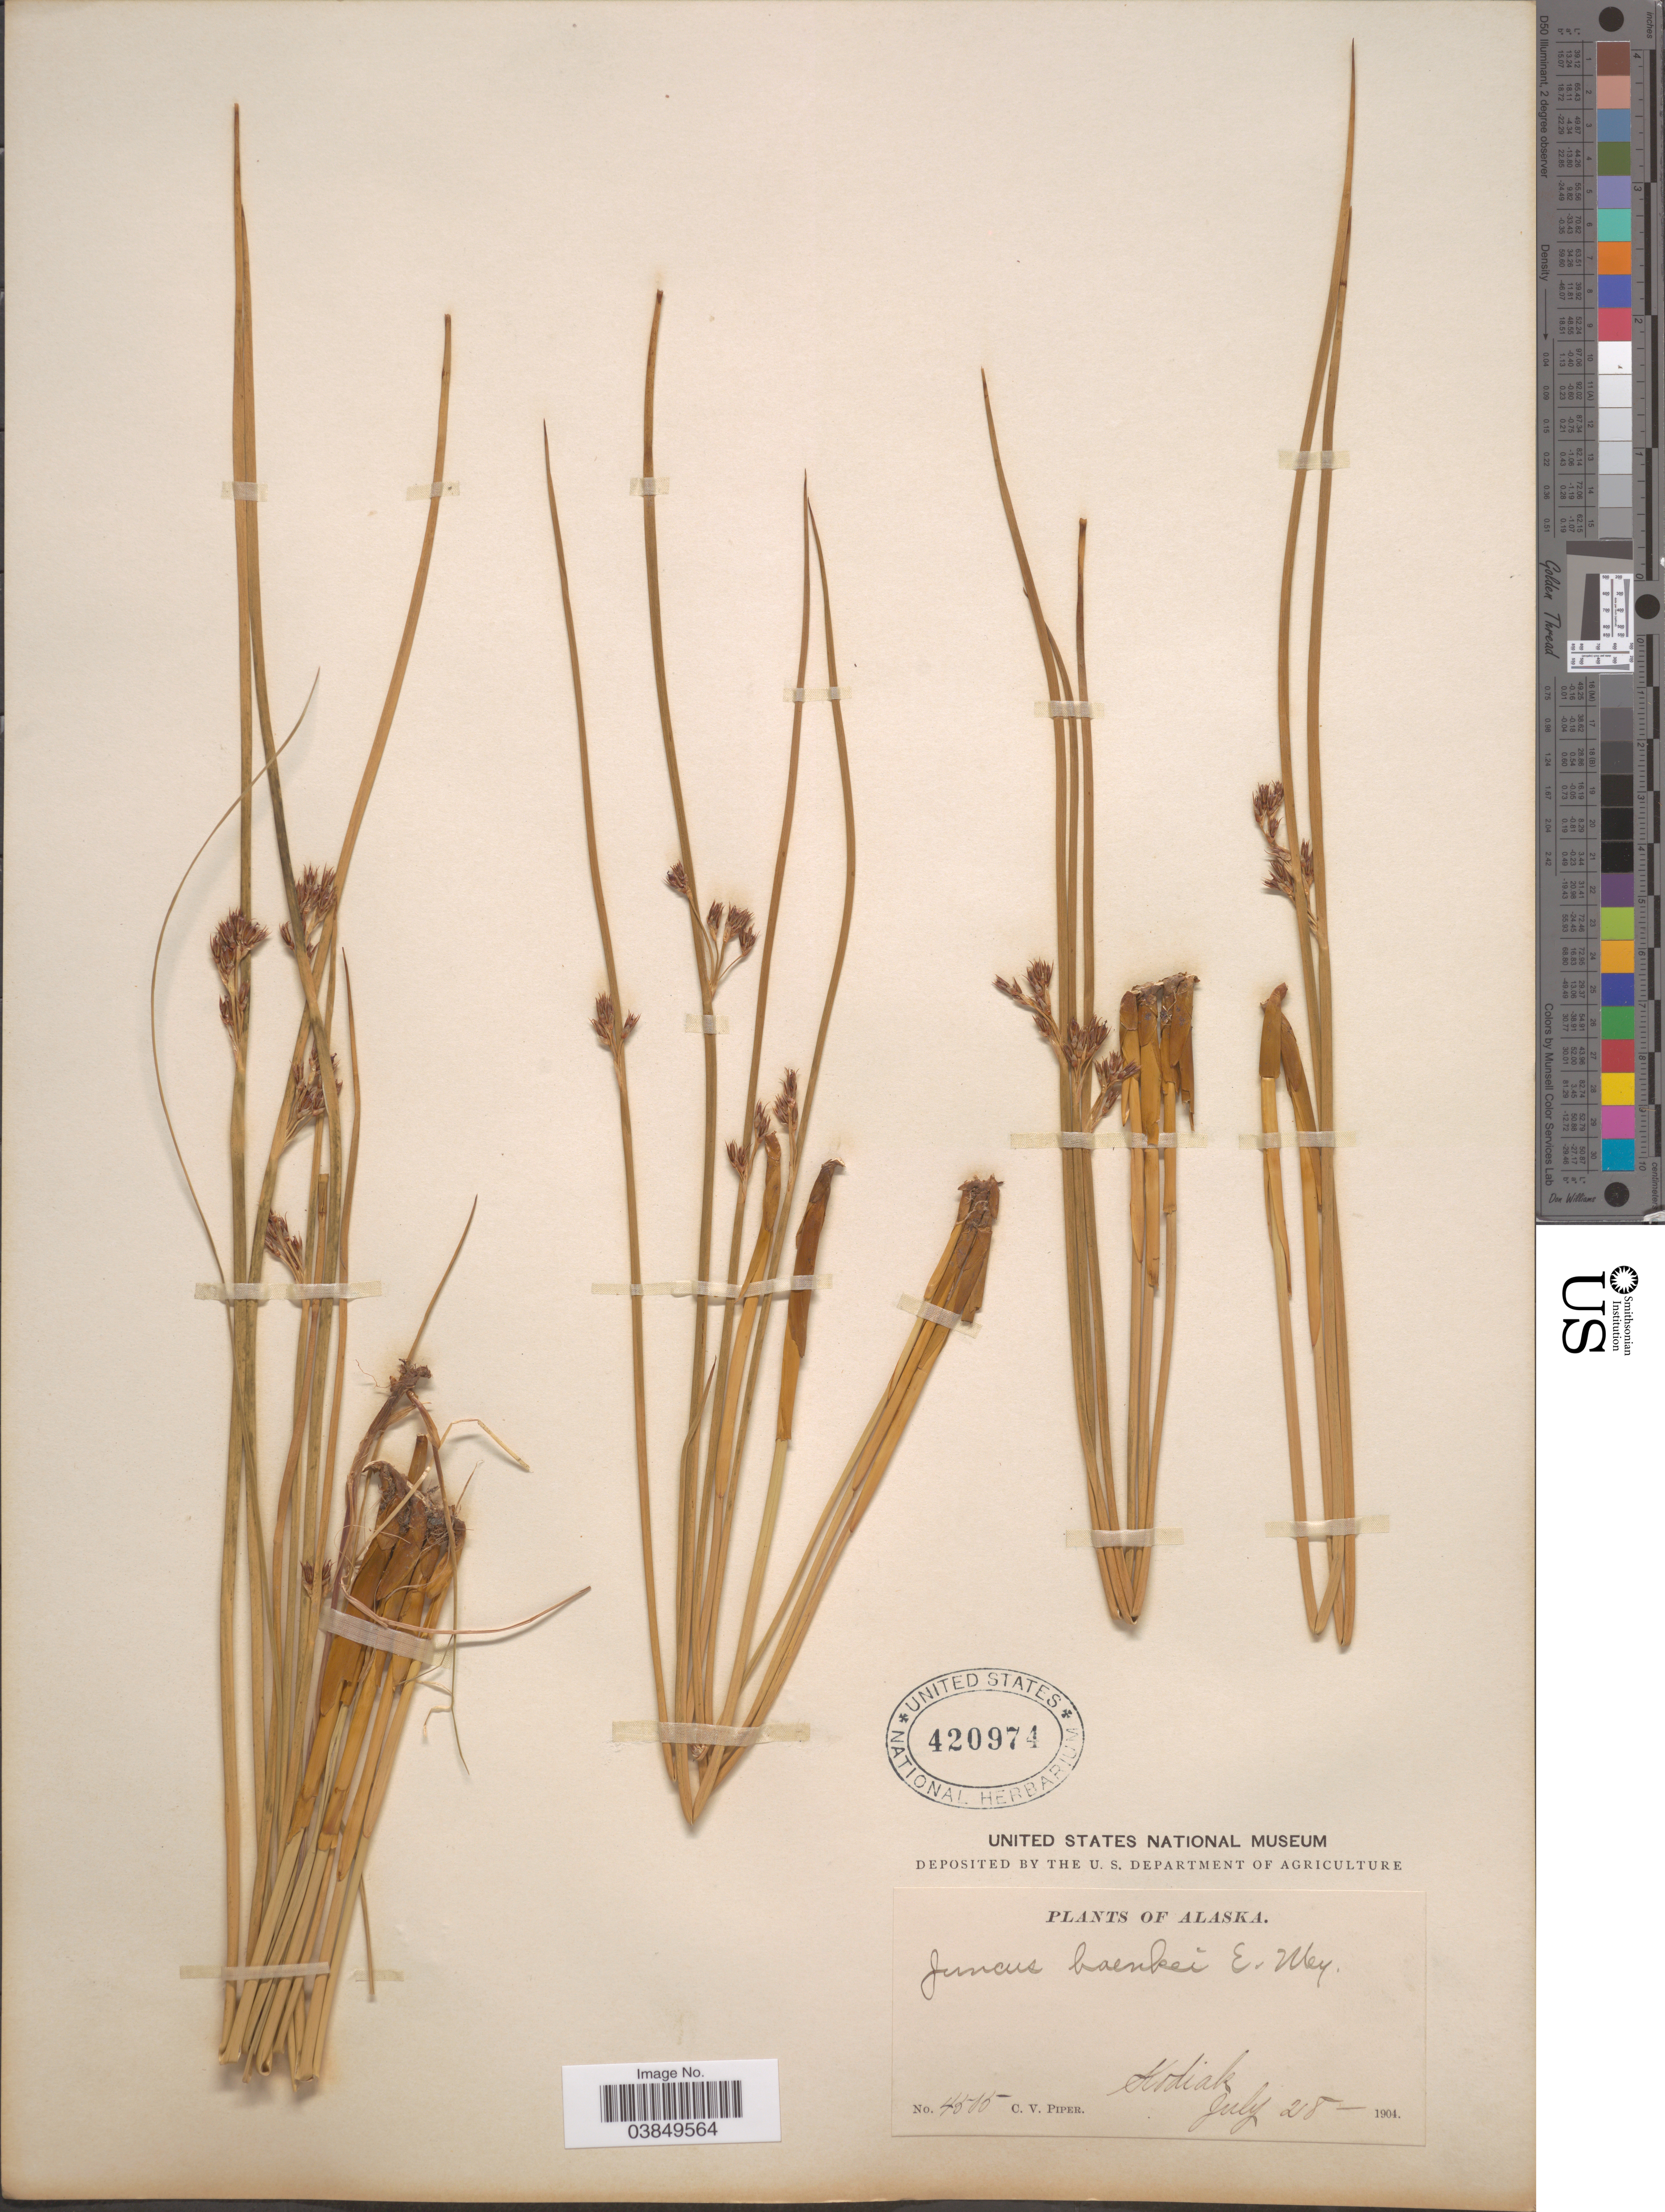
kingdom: Plantae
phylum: Tracheophyta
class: Liliopsida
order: Poales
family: Juncaceae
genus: Juncus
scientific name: Juncus balticus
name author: Willd.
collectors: C. V. Piper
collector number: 4505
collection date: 1904-07-28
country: United States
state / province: Alaska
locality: Kodiak.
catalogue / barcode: US 420974